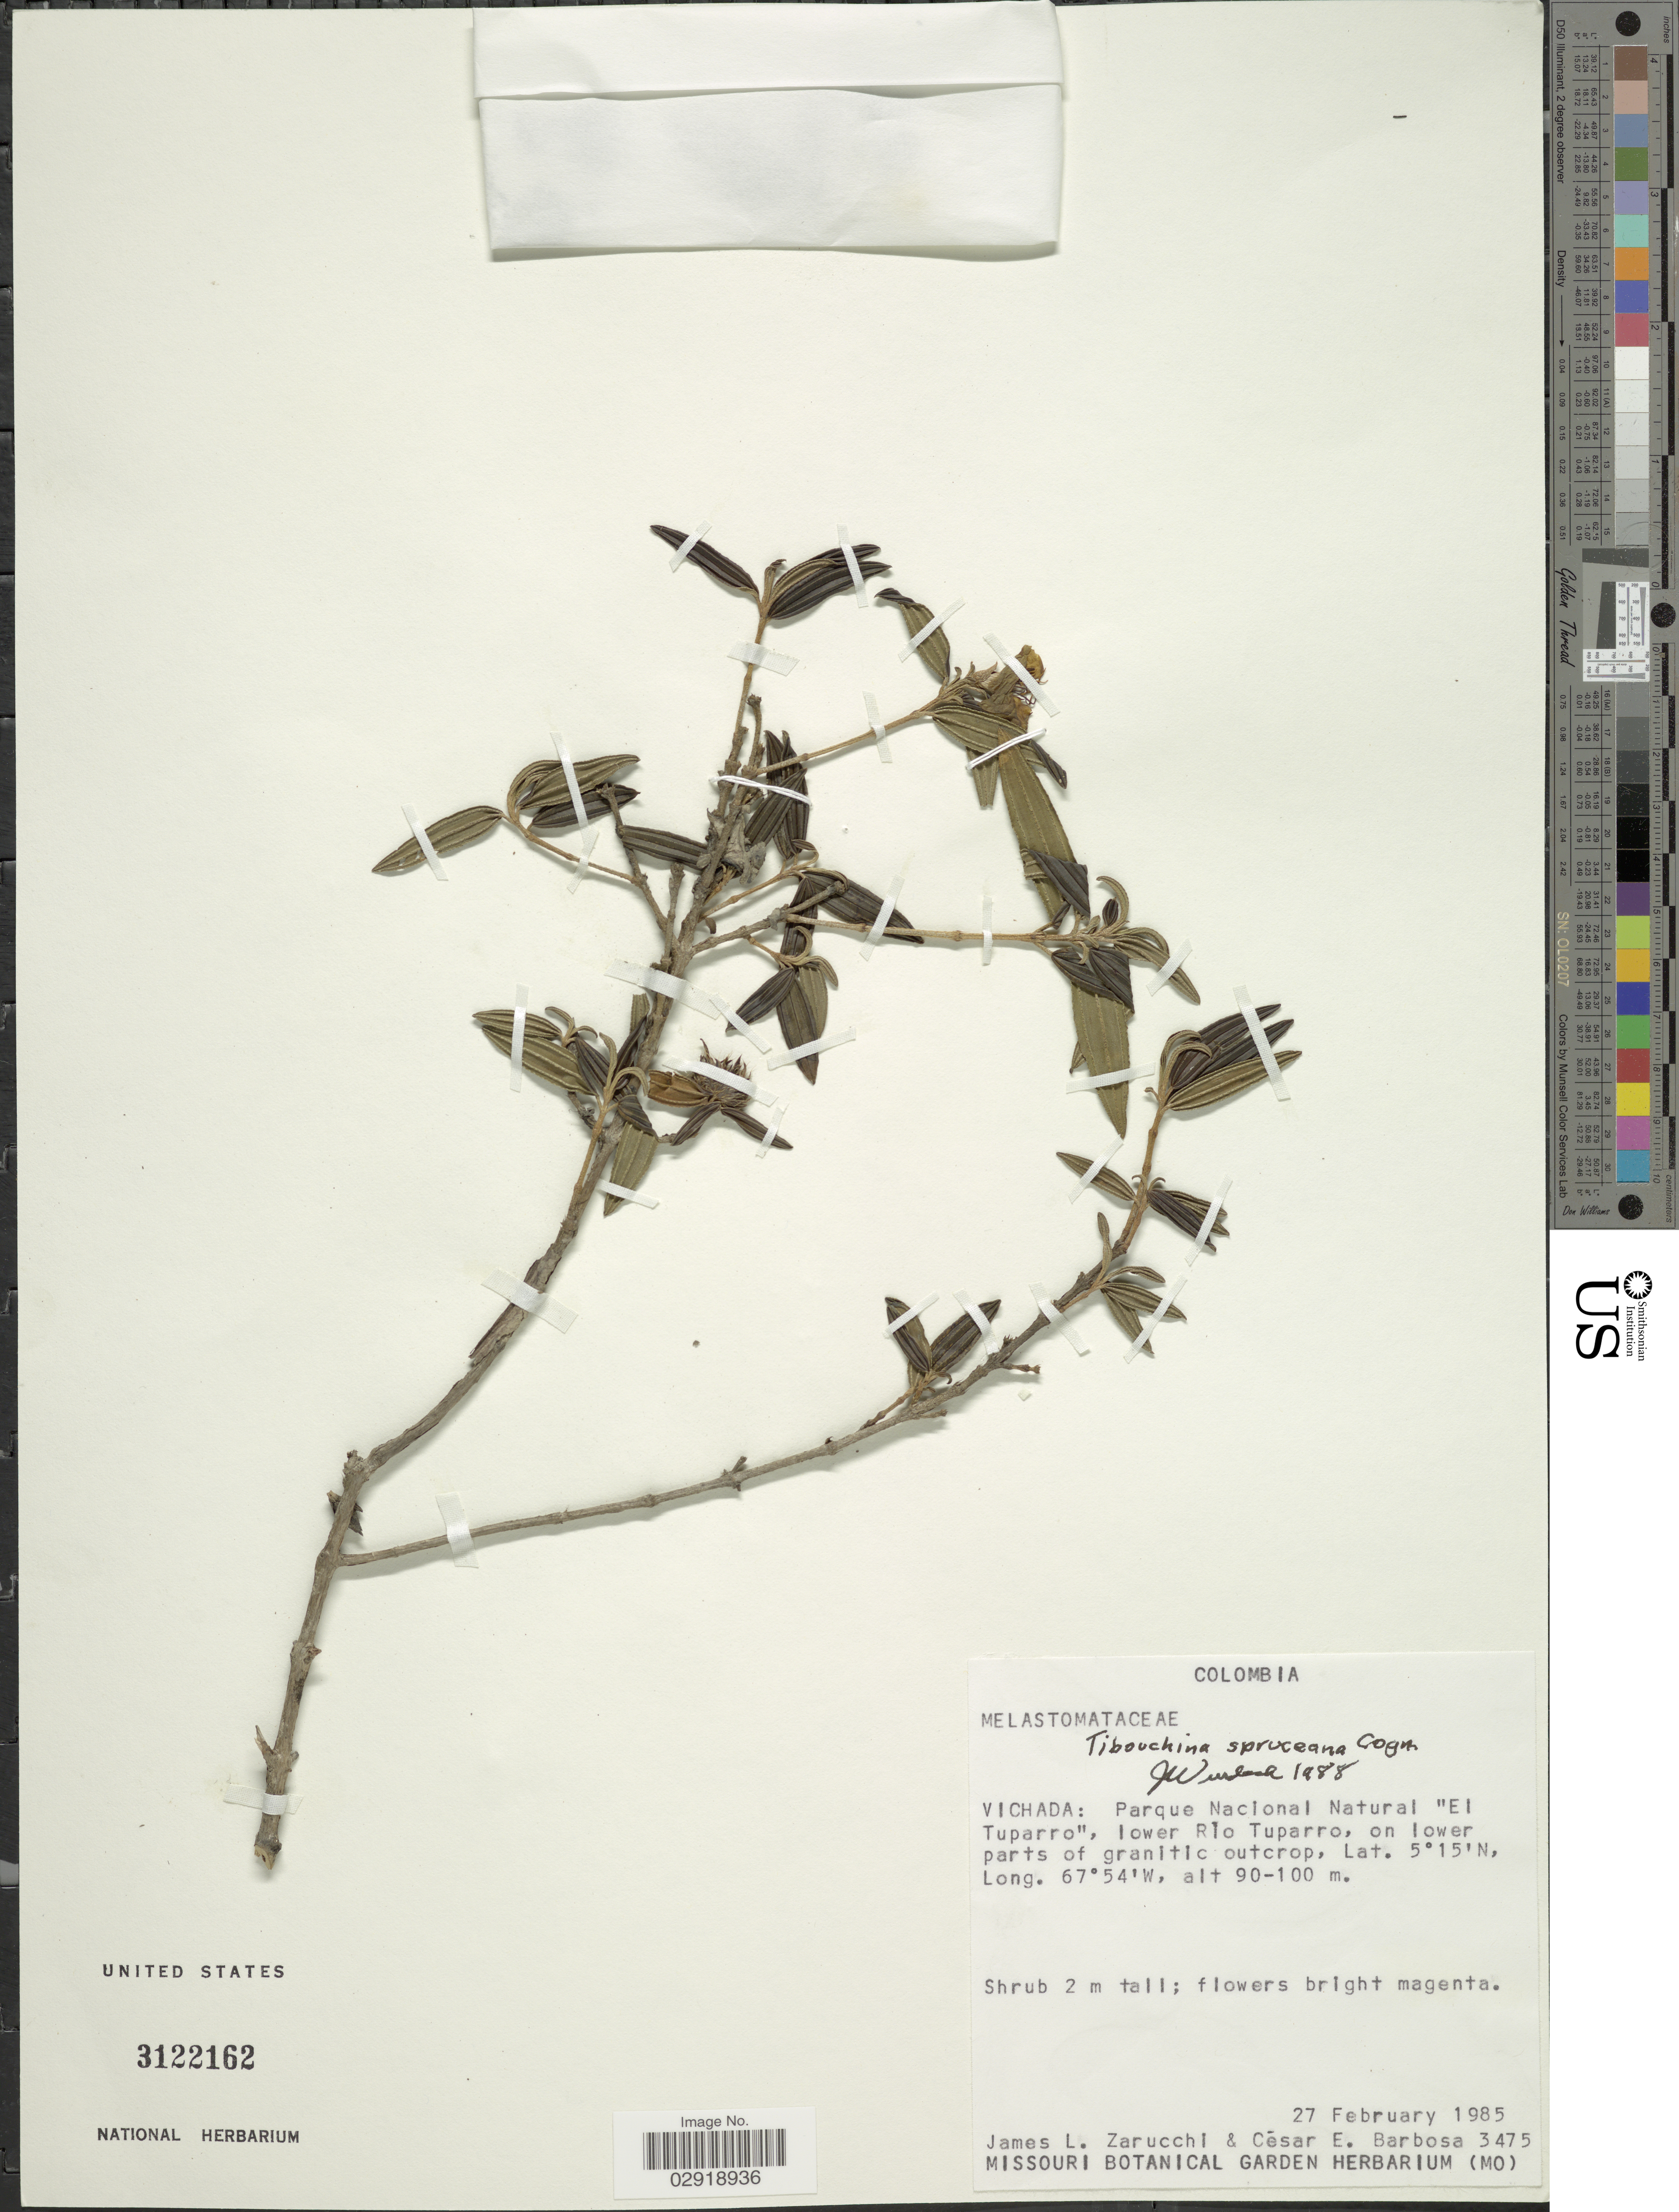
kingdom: Plantae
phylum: Tracheophyta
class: Magnoliopsida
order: Myrtales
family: Melastomataceae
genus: Tibouchina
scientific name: Tibouchina spruceana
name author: Cogn.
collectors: J. L. Zarucchi & C. E. Barbosa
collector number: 3475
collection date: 1985-02-27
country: Colombia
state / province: Vichada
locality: Parque Nacional Natural "El Tuparro", lower Rio Tuparro, on lower parts of granitic outcrop.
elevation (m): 90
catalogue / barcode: US 3122162